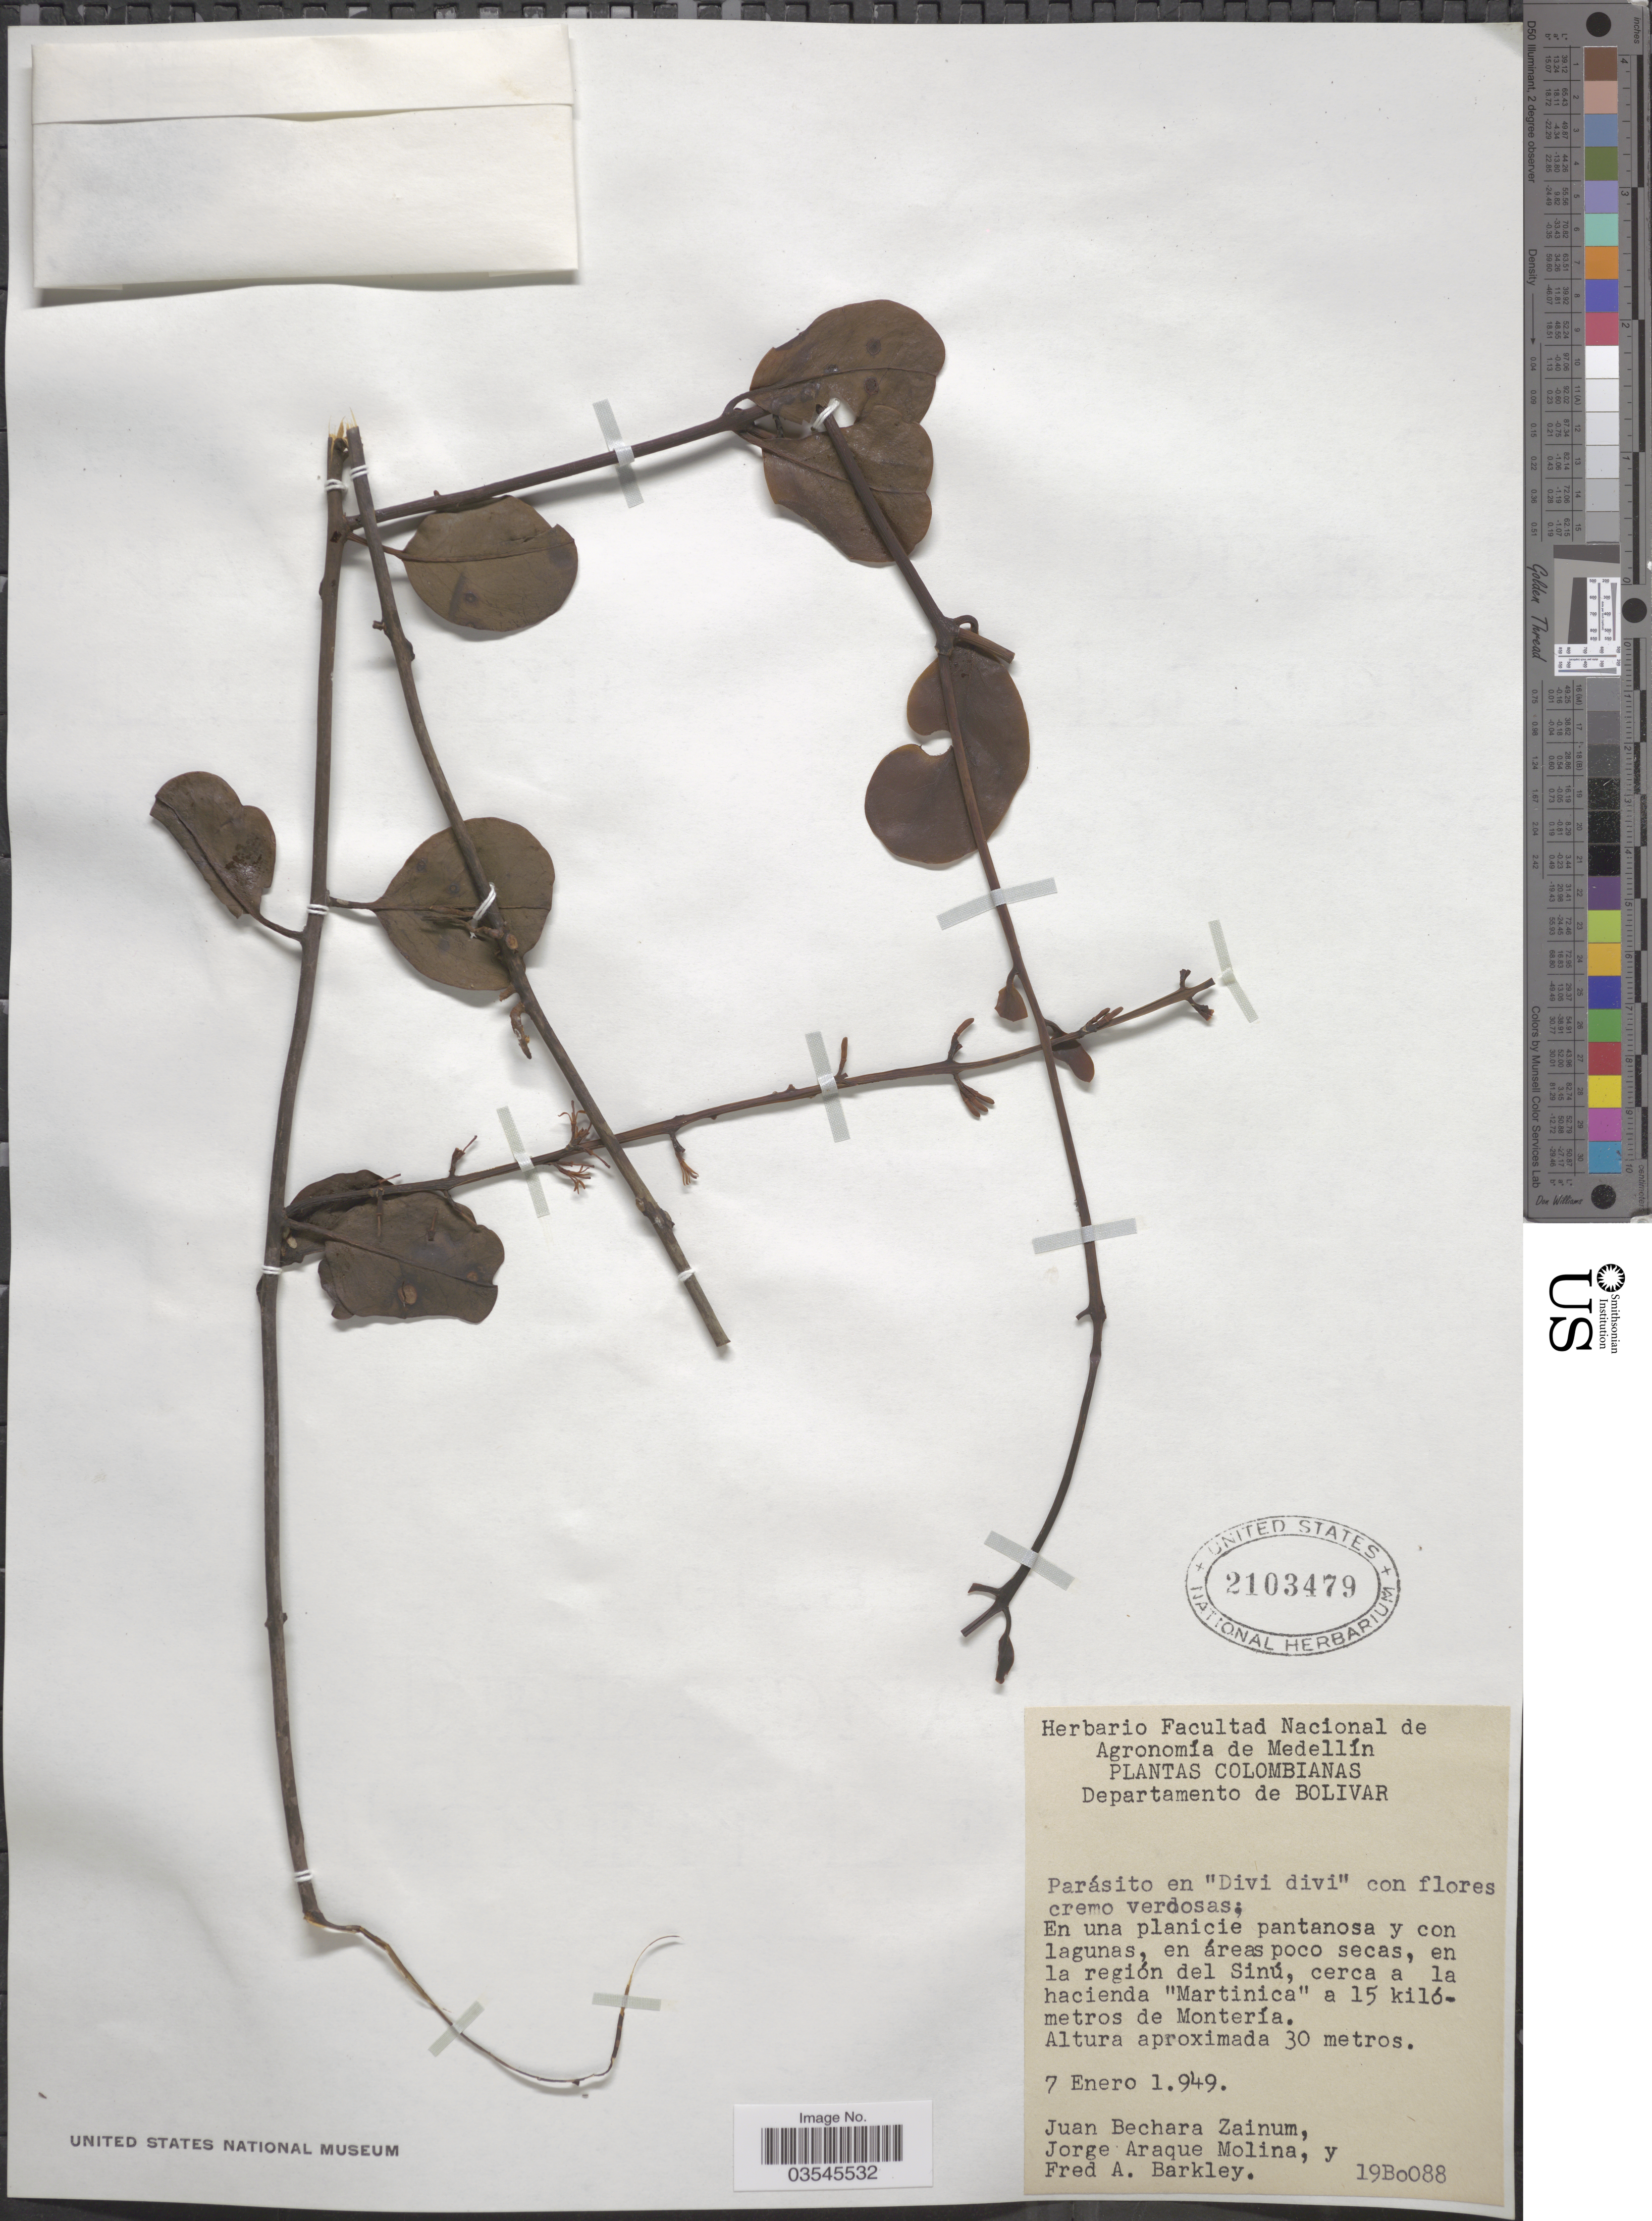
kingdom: Plantae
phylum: Tracheophyta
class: Magnoliopsida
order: Santalales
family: Loranthaceae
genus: Struthanthus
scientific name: Struthanthus sp.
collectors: J. Zainúm, J. Araque Molina & F. A. Barkley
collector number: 19Bo088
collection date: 1949-01-07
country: Colombia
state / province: Bolívar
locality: Departamento de Bolivar. En la región del Sinú, cerca a la hacienda "Martinica" a 15 kilómetros de Montería.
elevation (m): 30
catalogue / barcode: US 2103479